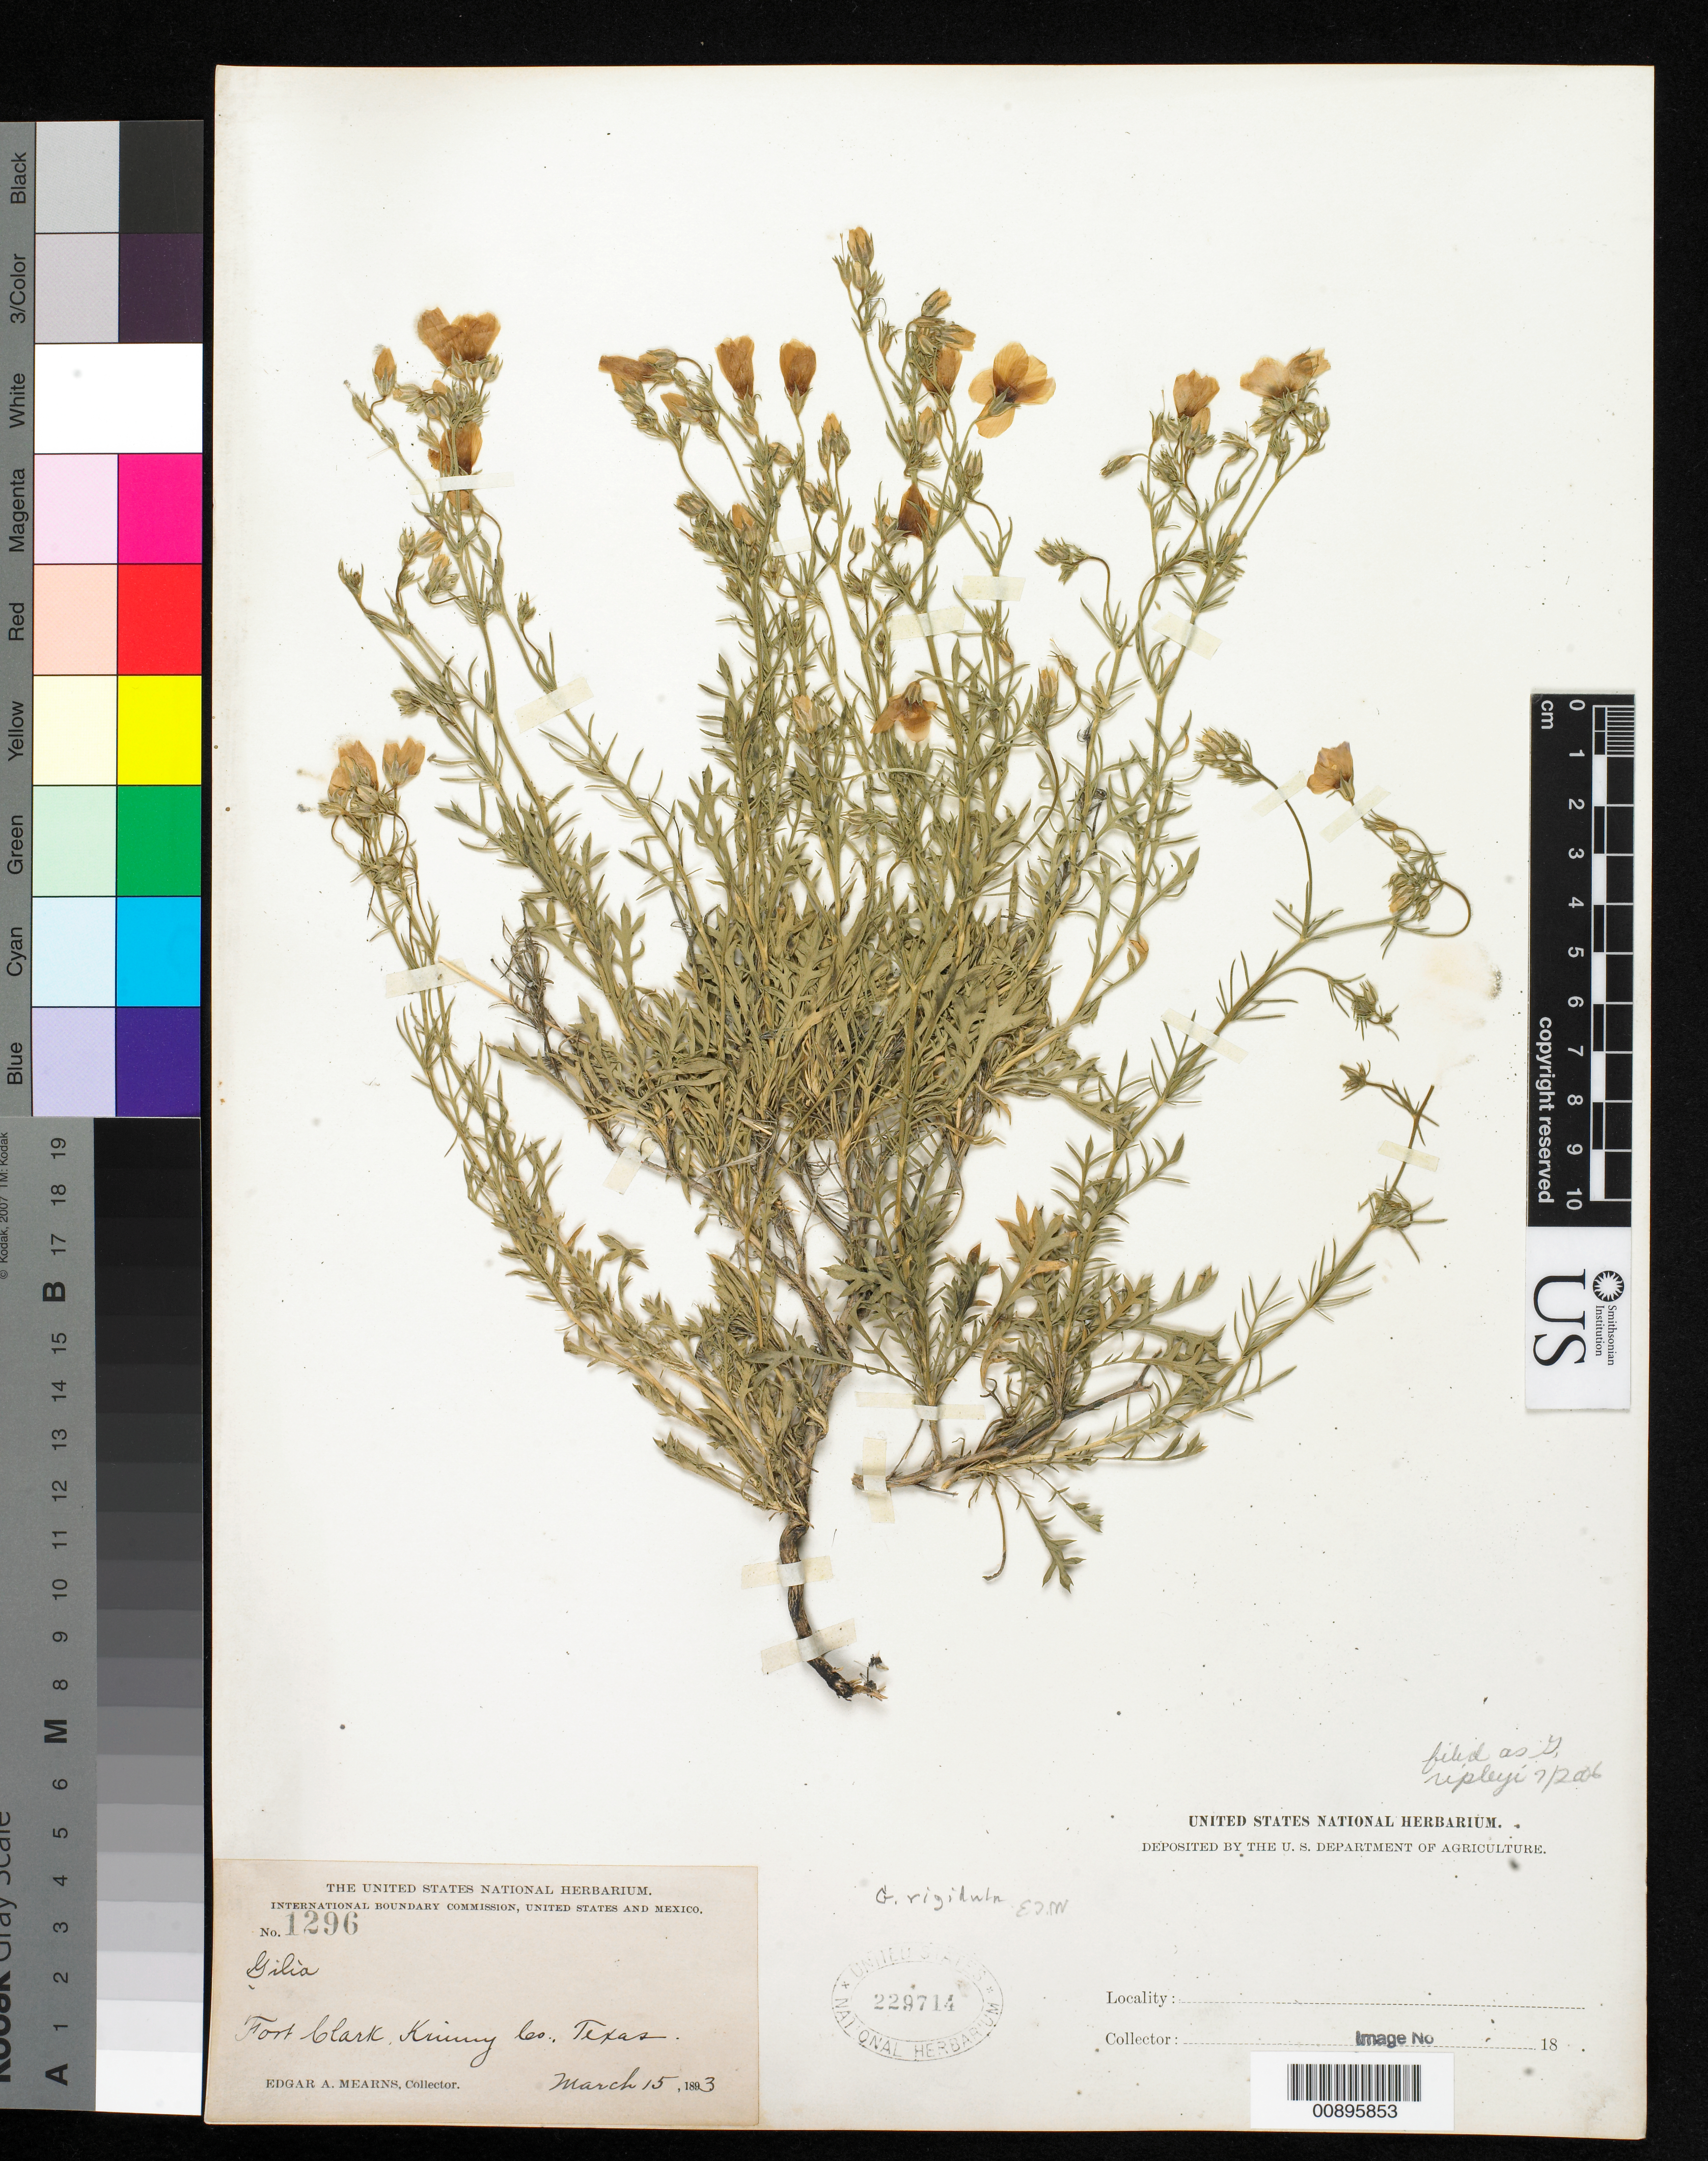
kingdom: Plantae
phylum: Tracheophyta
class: Magnoliopsida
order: Ericales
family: Polemoniaceae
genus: Giliastrum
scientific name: Giliastrum rigidulum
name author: (Benth.) Rydb.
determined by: Strong, Mark T., (BOT), Smithsonian Institution - National Museum of Natural History (UNITED STATES)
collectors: E. A. Mearns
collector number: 1296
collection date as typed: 15 Mar 1893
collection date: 1893-03-15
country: United States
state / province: Texas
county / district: Kinney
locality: Fort Clark, Kinney County, Texas.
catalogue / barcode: US 229714